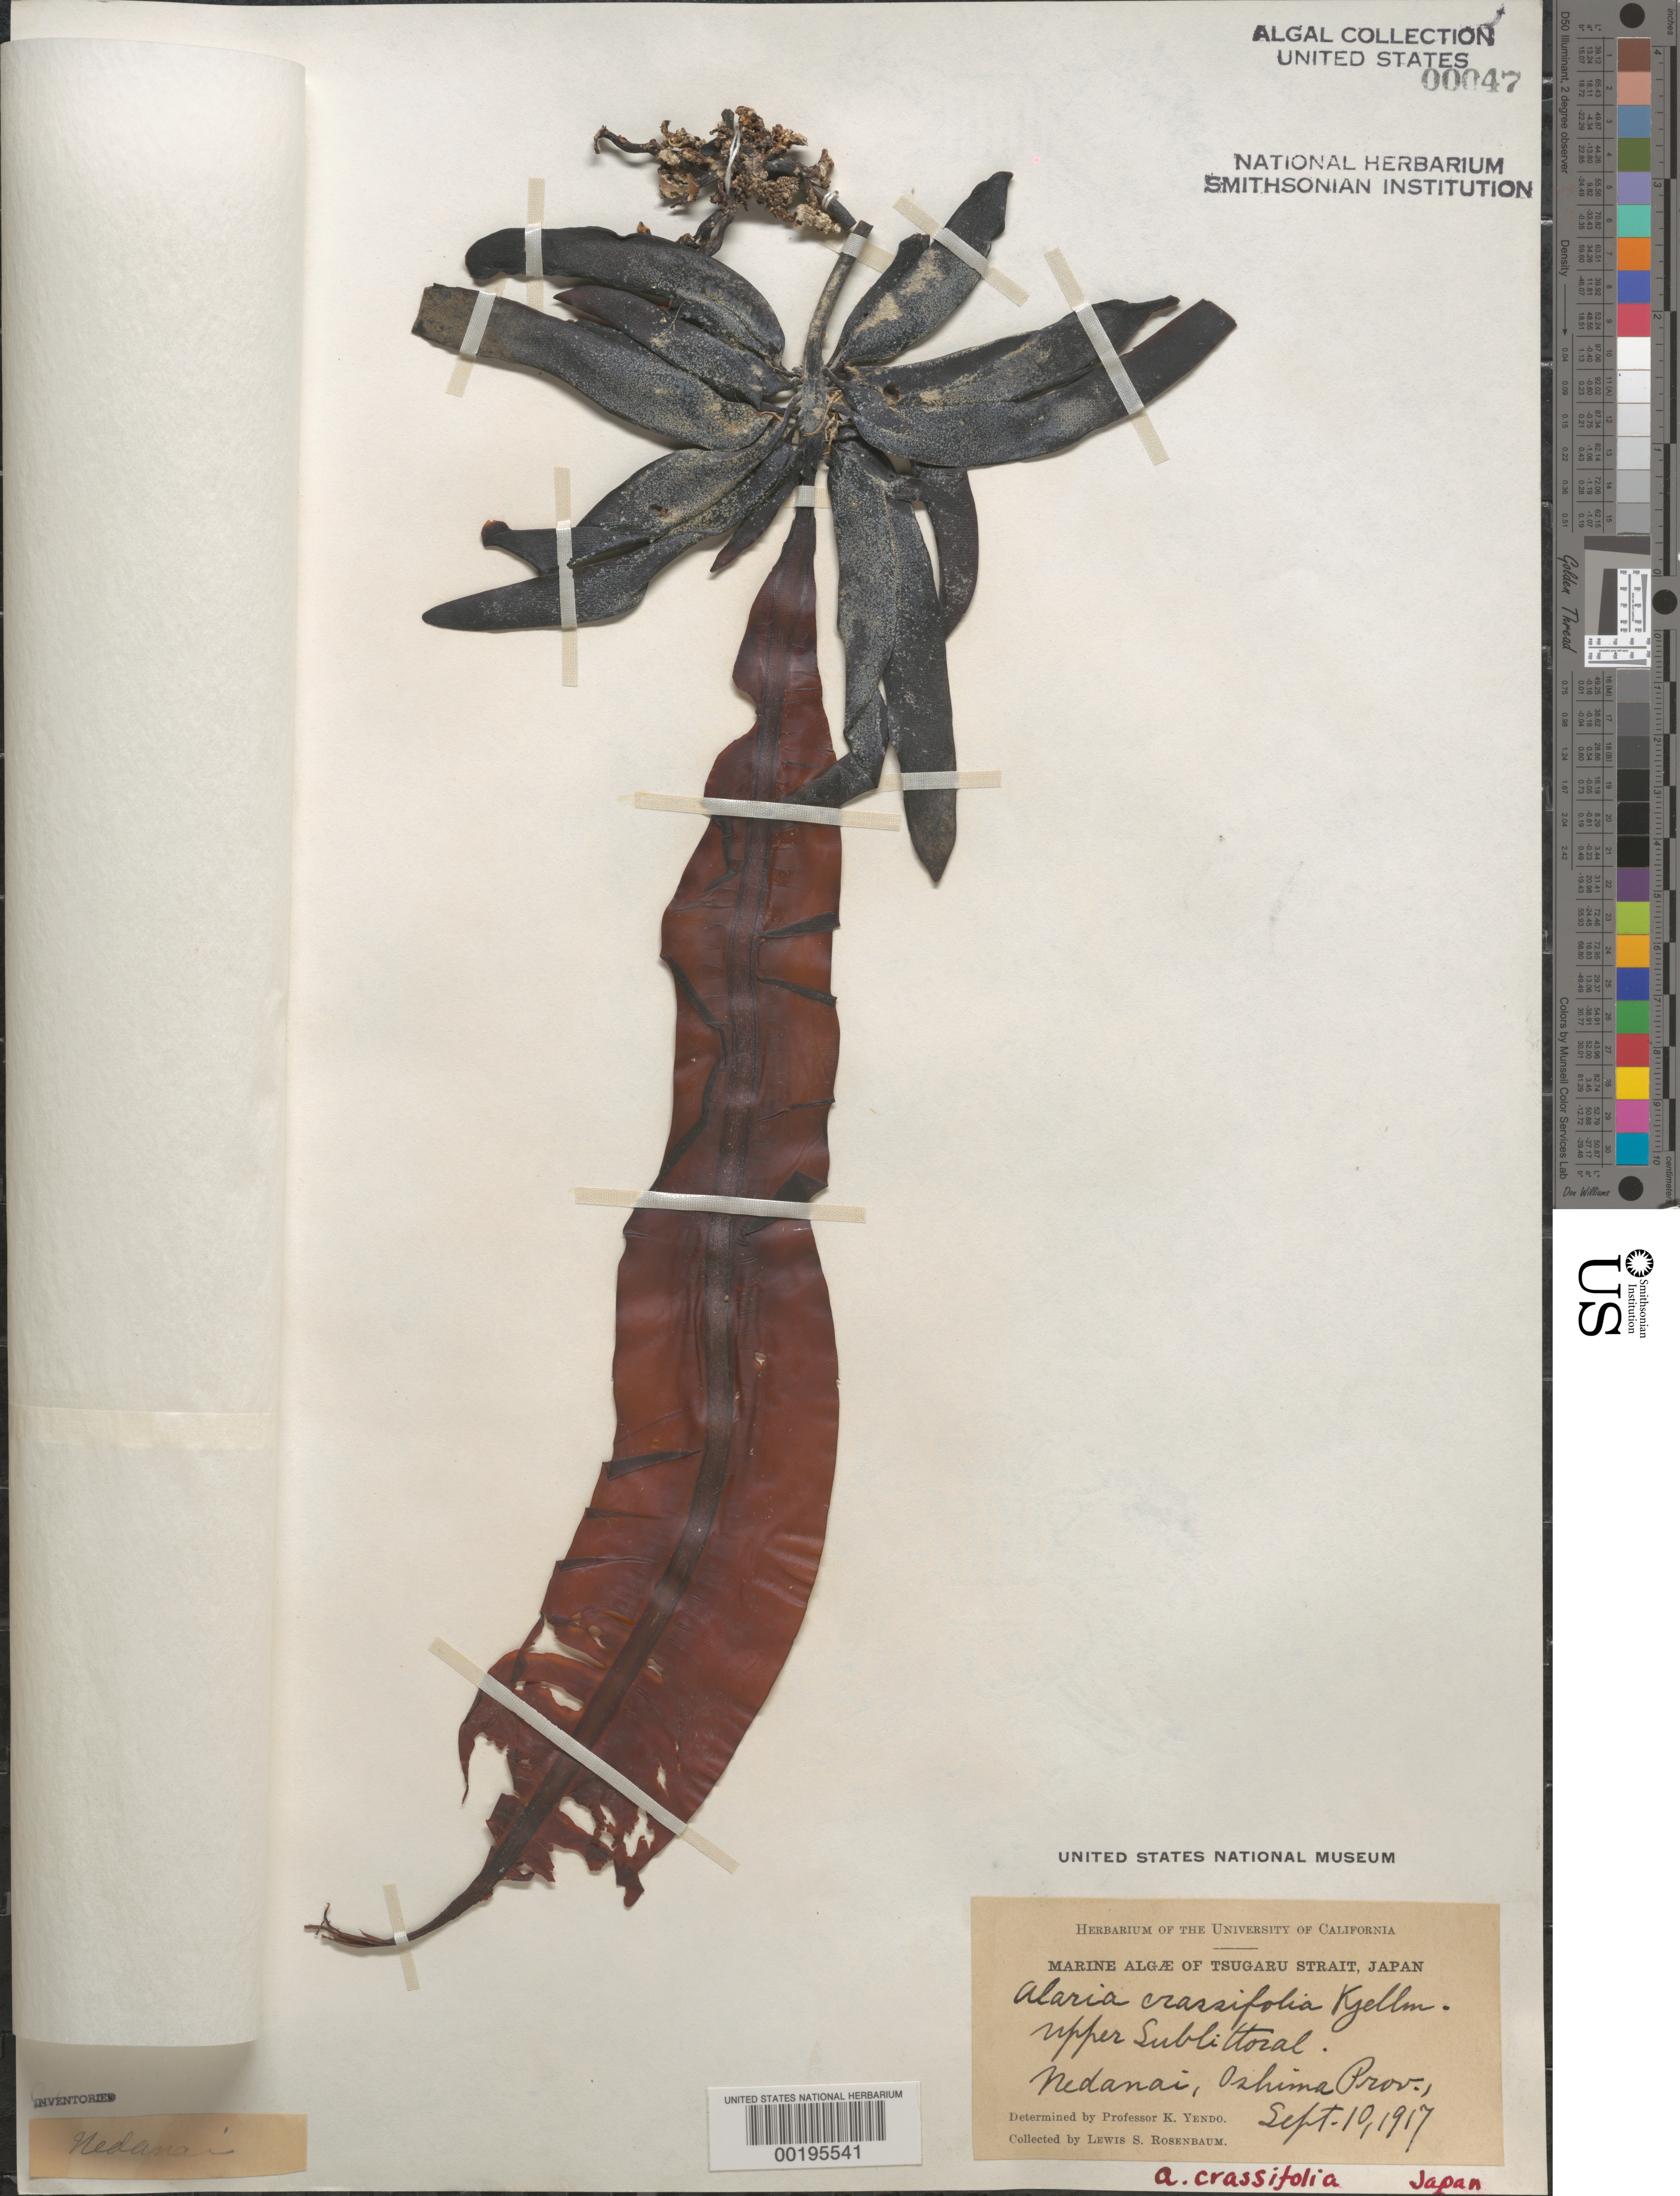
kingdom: Chromista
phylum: Ochrophyta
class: Phaeophyceae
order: Laminariales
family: Alariaceae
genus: Alaria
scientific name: Alaria crassifolia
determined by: Yendo, K.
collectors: L. Rosenbaum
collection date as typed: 10 Sep 1917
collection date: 1917-09-10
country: Japan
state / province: Hokkaido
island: Hokkaido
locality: Nedanai, Tsugaru Strait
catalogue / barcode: US 47